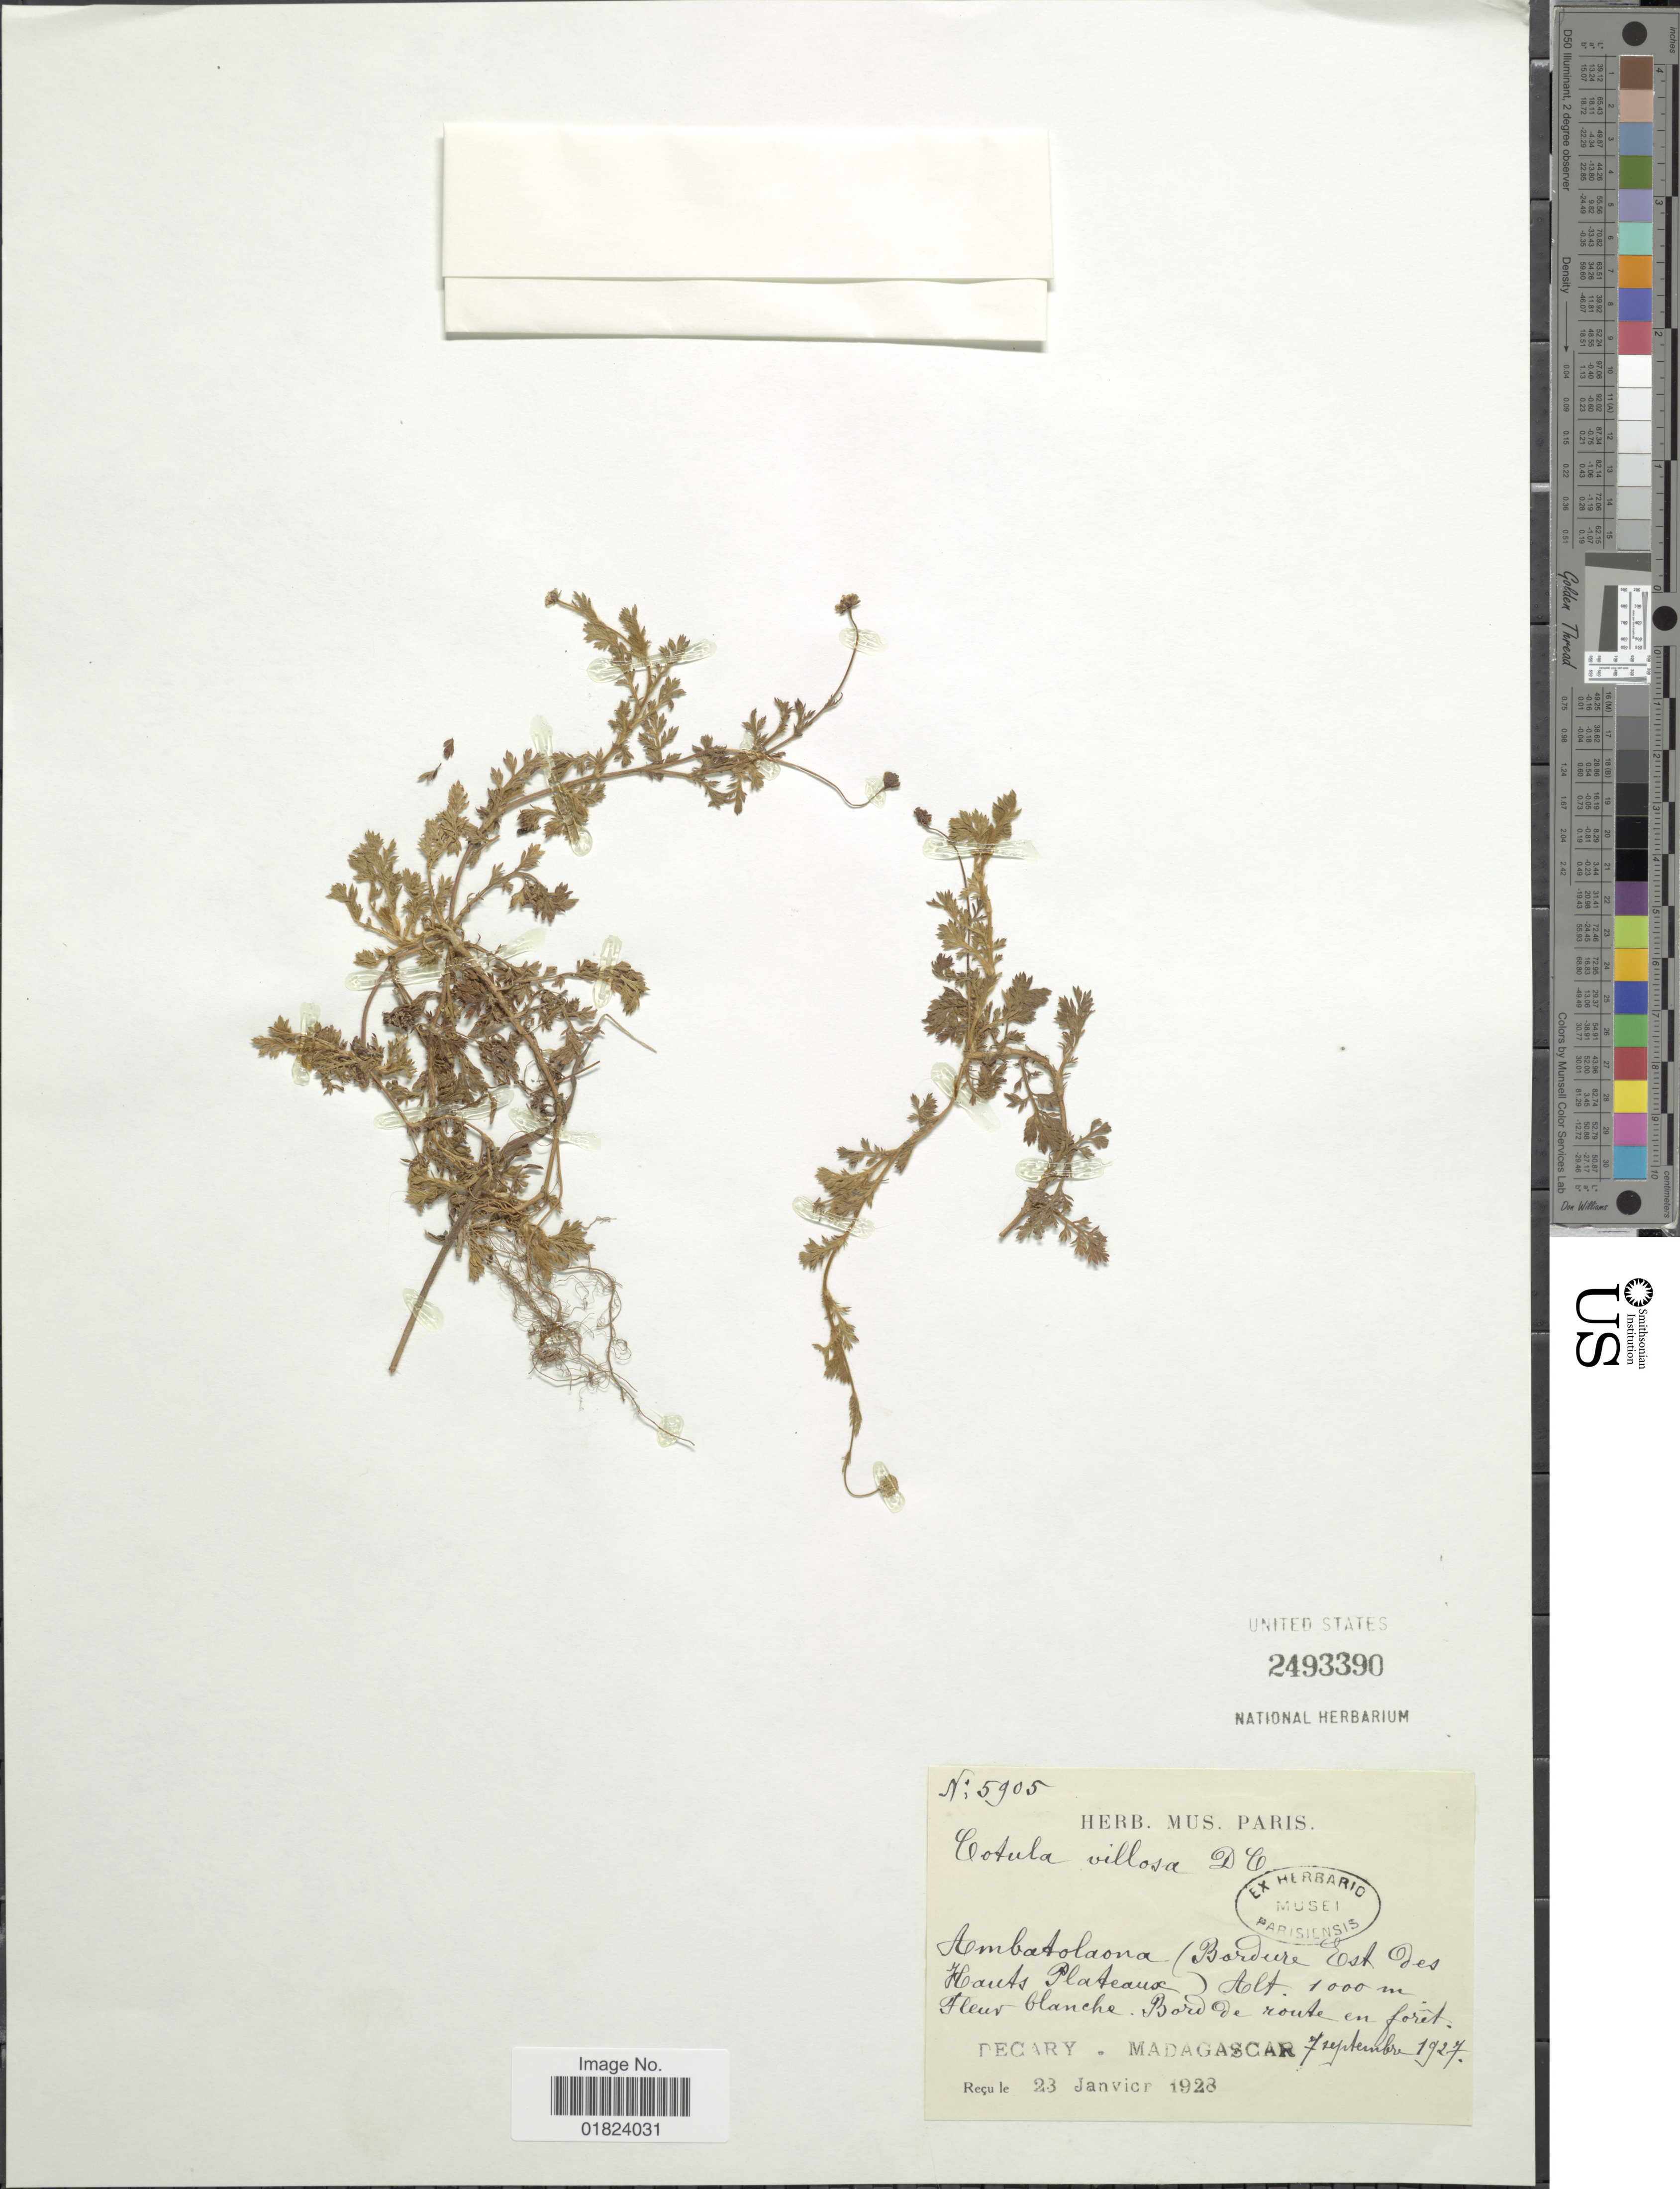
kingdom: Plantae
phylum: Tracheophyta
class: Magnoliopsida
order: Asterales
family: Asteraceae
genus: Cotula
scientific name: Cotula villosa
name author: DC.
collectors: ex herb. Mus. Paris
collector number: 5905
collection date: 1927-09-07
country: Madagascar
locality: Ambatalaona (Bordure Est des Hauts Plateaux), Bord de route en foret, Decary.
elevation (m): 1000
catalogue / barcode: US 2493390